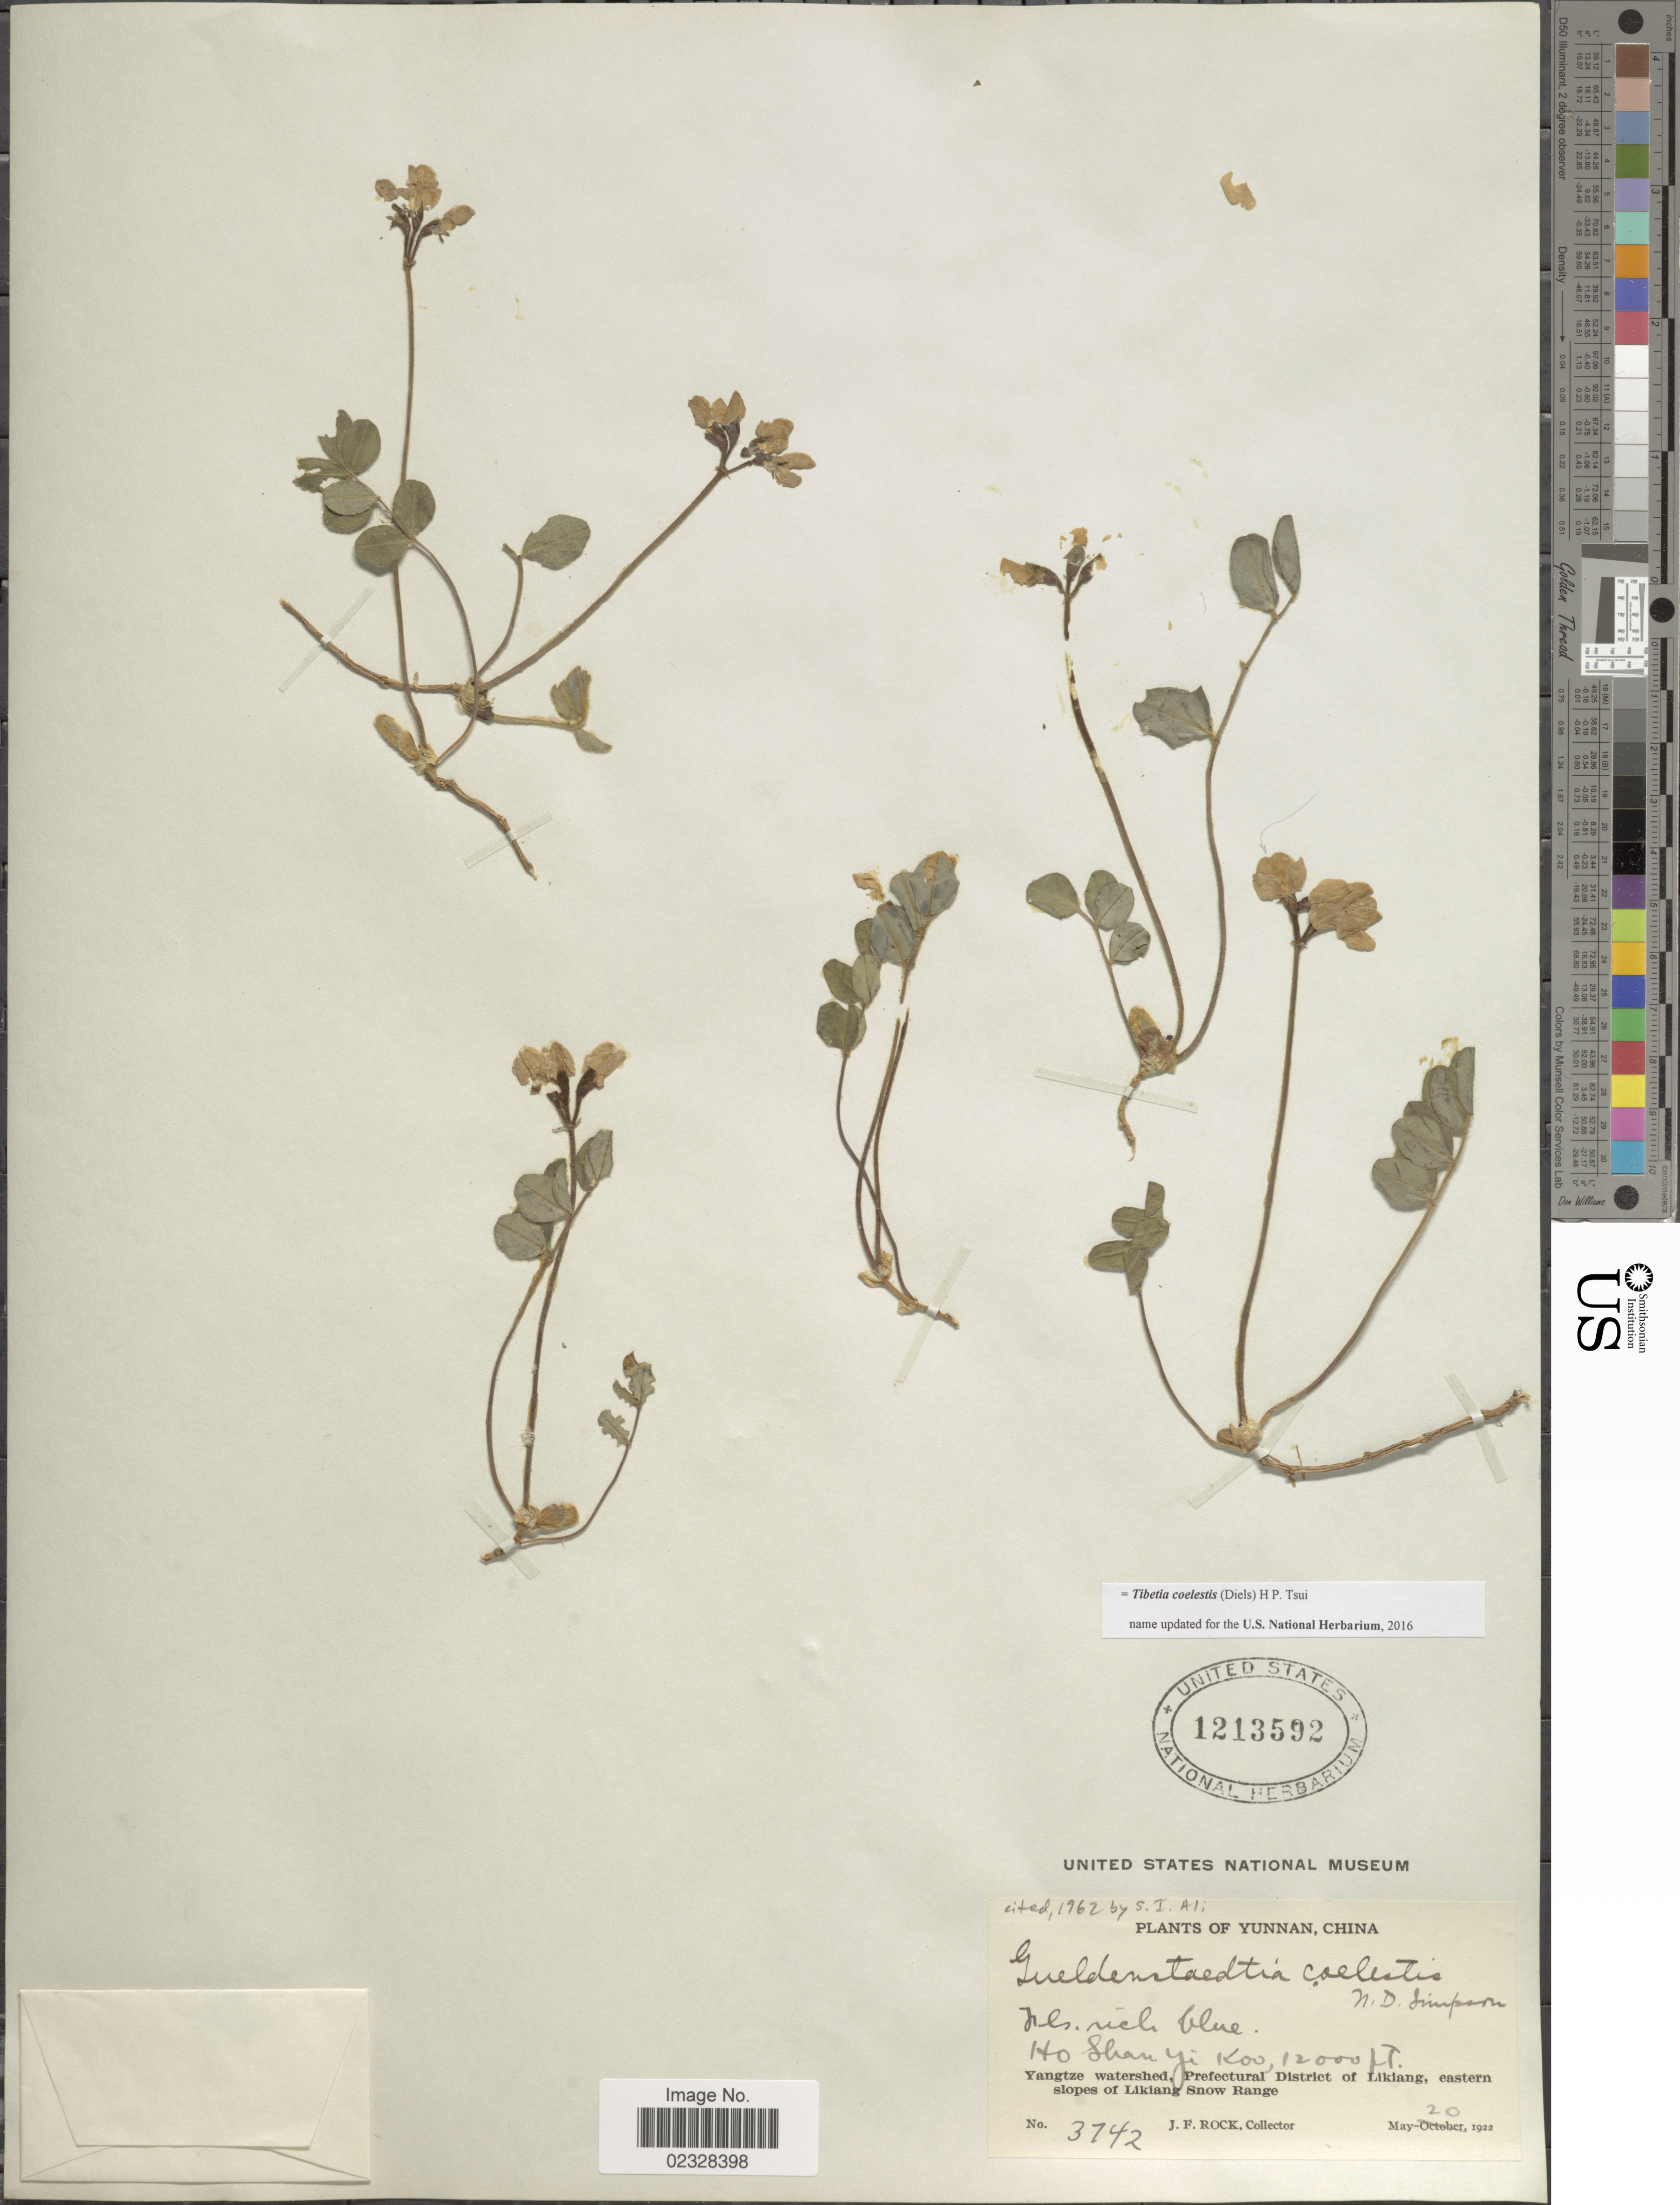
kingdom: Plantae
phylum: Tracheophyta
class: Magnoliopsida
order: Fabales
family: Fabaceae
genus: Tibetia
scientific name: Tibetia coelestis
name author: (Diels) H.B. Cui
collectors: J. Rock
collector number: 3742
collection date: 1922-05-20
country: China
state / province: Yunnan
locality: Yangtze watershed, Prefectural District of Likiang, eastern slopes of Likiang Snow Range, Ho Shan Yi Koo.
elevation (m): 3658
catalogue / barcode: US 1213592